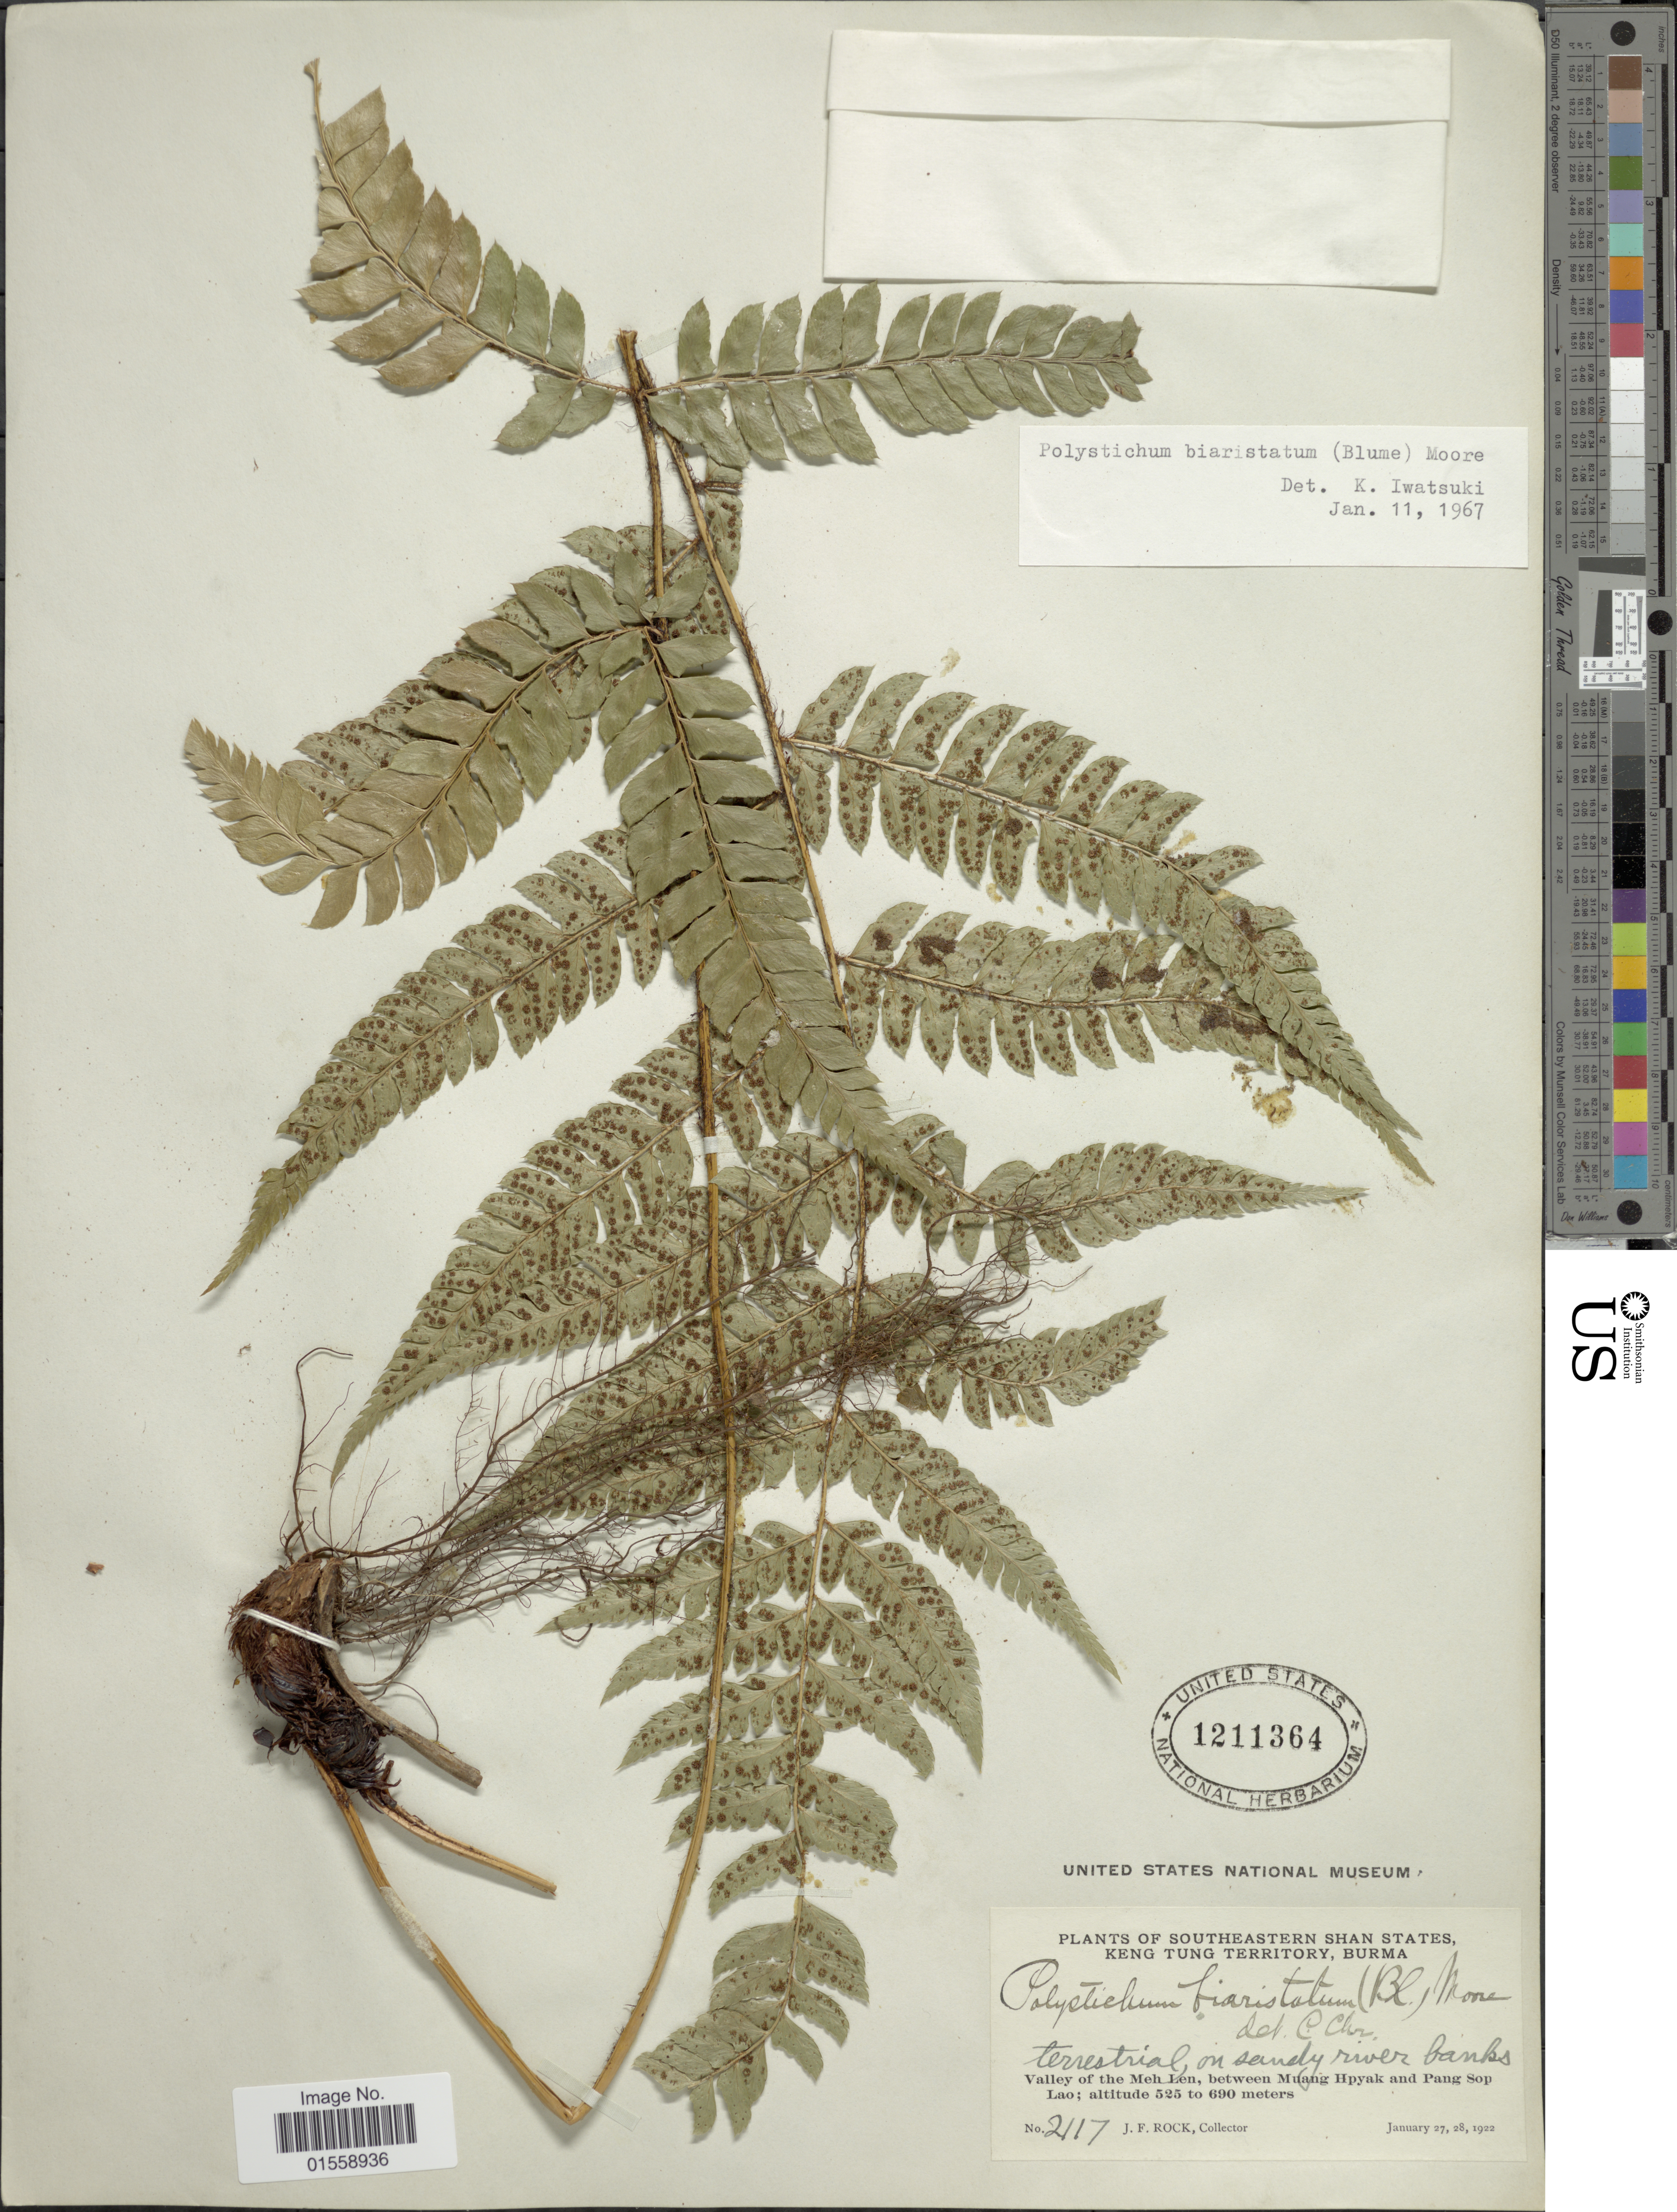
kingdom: Plantae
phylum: Tracheophyta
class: Polypodiopsida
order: Polypodiales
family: Dryopteridaceae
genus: Polystichum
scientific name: Polystichum biaristatum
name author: (Blume) T. Moore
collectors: J. Rock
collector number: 2117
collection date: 1922-01-27/1922-01-28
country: Myanmar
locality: Southeastern Shan States, Keng Tung Territory, Burma, Valley of the Meh Len, between Muang Hpyak and Pang Sop Lao, on sandy river banks.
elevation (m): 525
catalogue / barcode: US 1211364